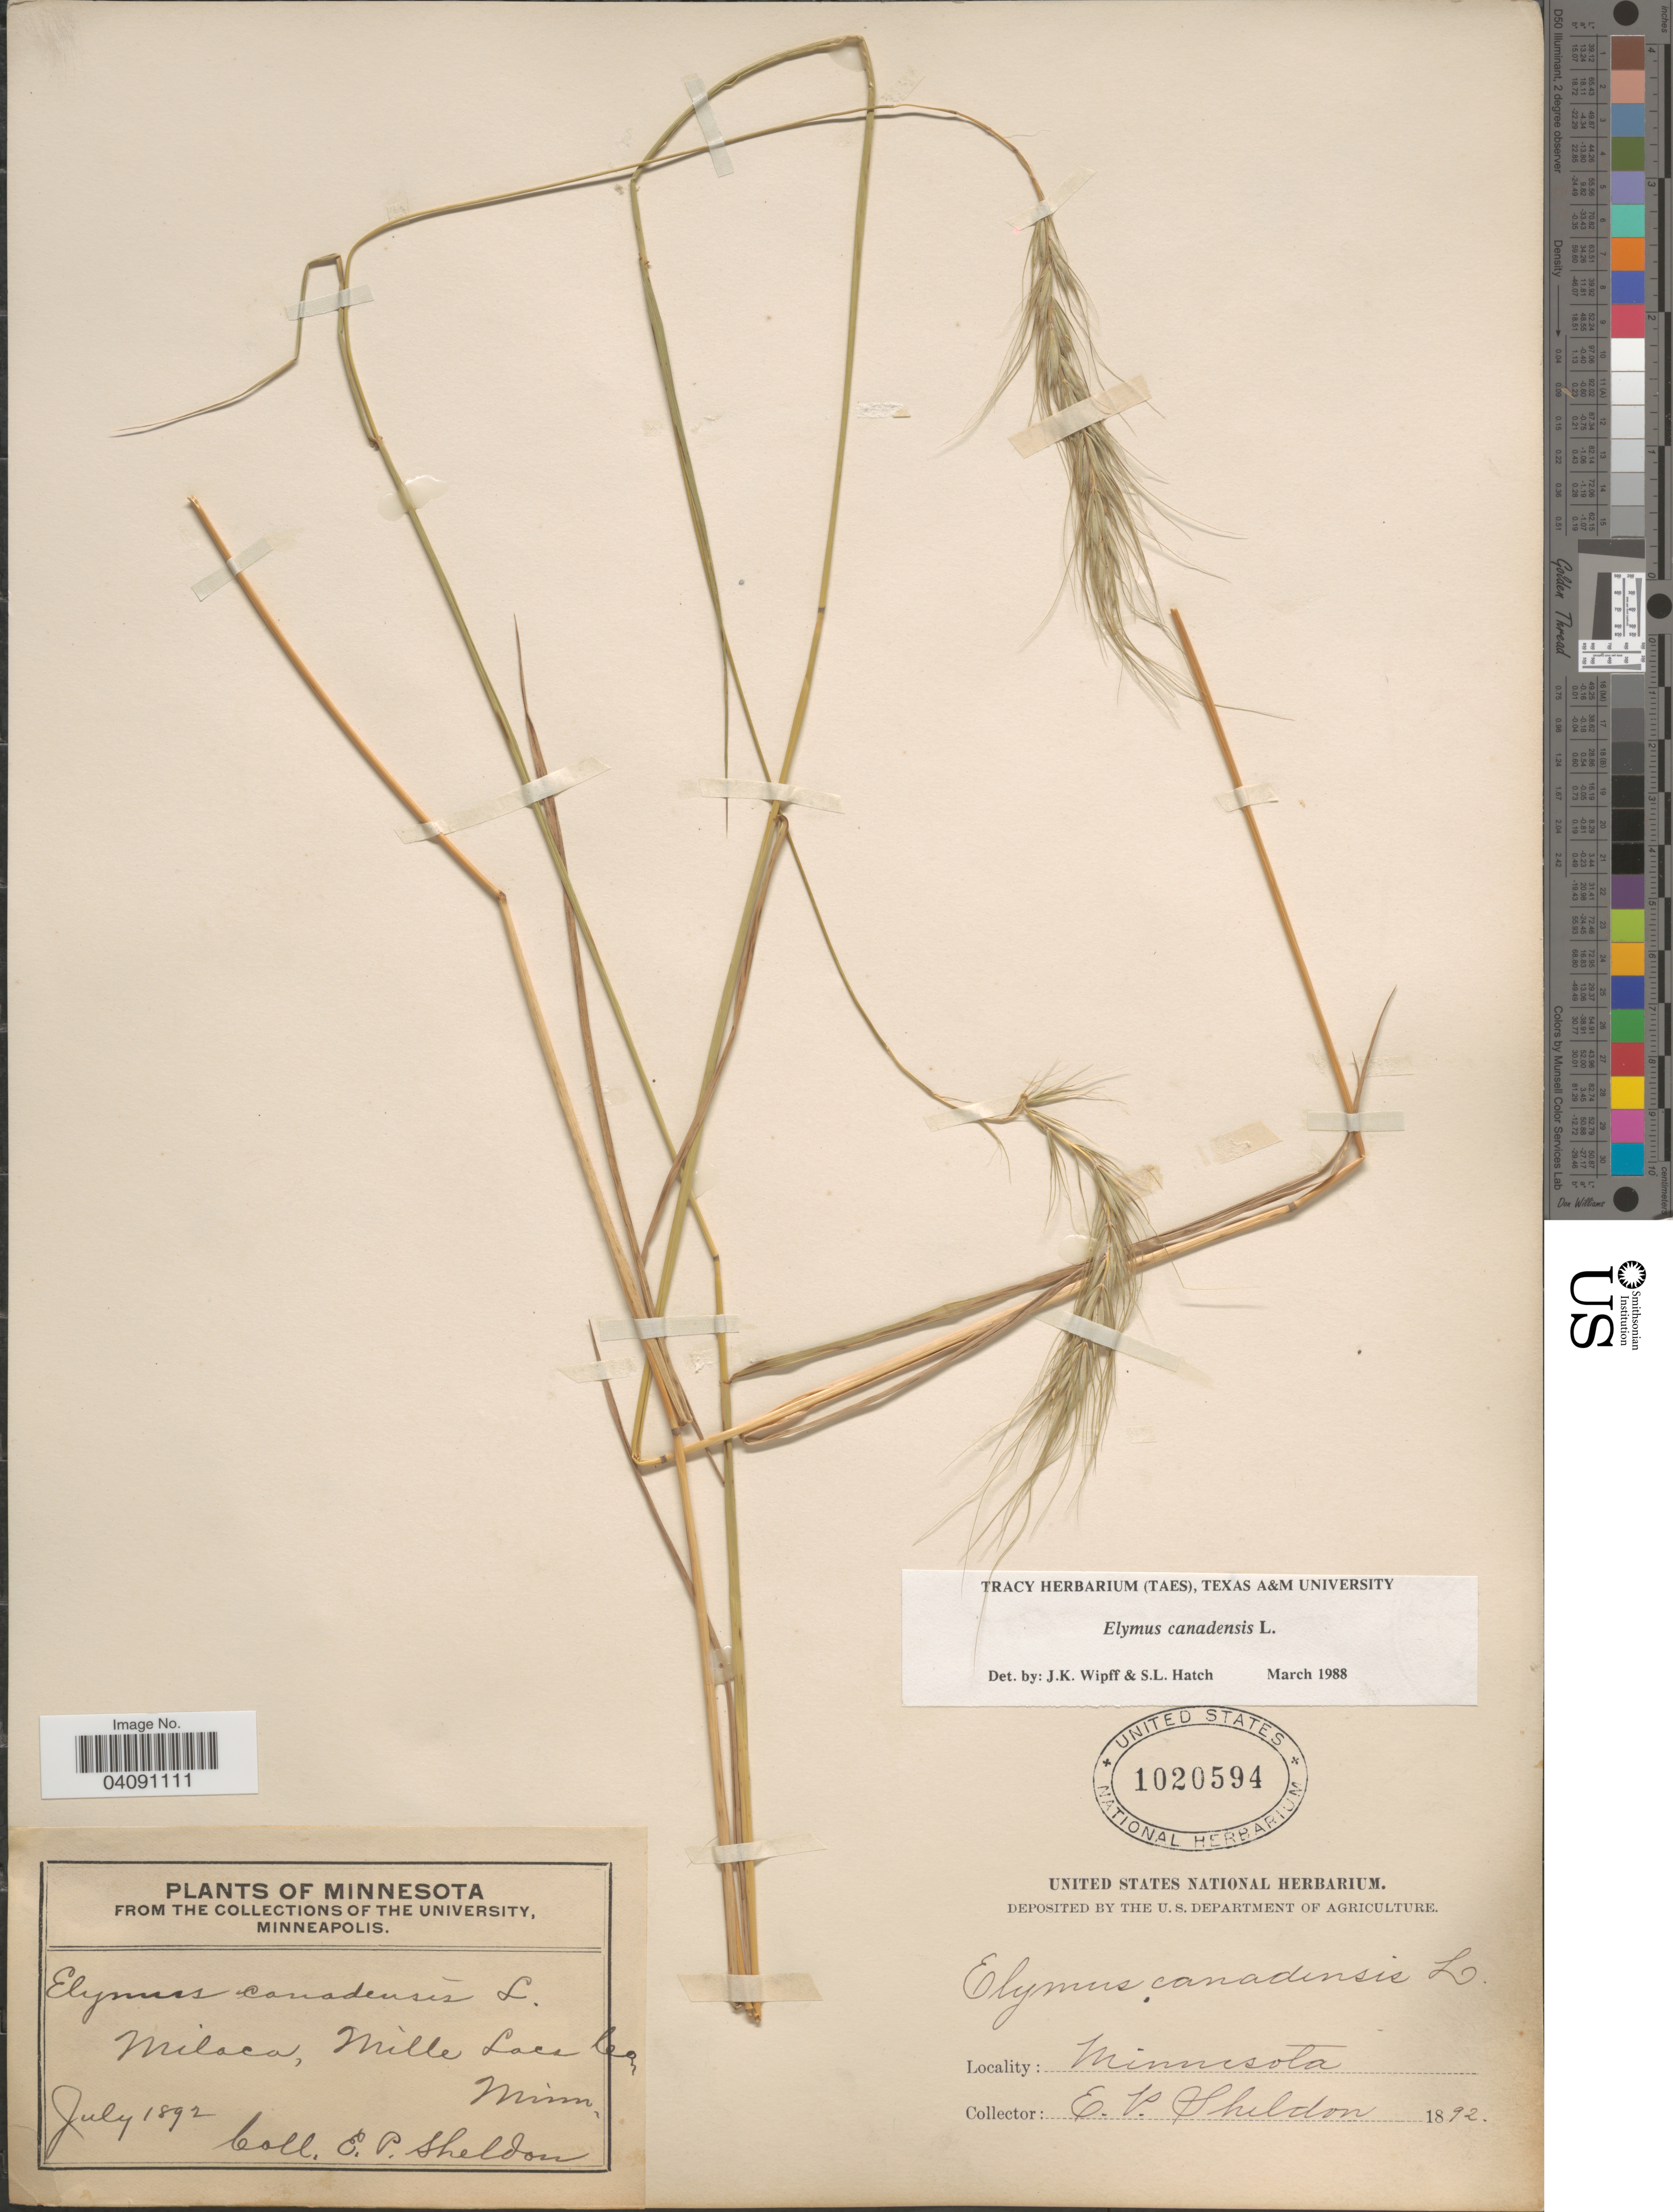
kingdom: Plantae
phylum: Tracheophyta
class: Liliopsida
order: Poales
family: Poaceae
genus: Elymus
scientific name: Elymus canadensis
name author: L.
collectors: E. P. Sheldon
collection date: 1892-07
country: United States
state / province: Minnesota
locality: Milaca, Mille Lacs Co.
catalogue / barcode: US 1020594